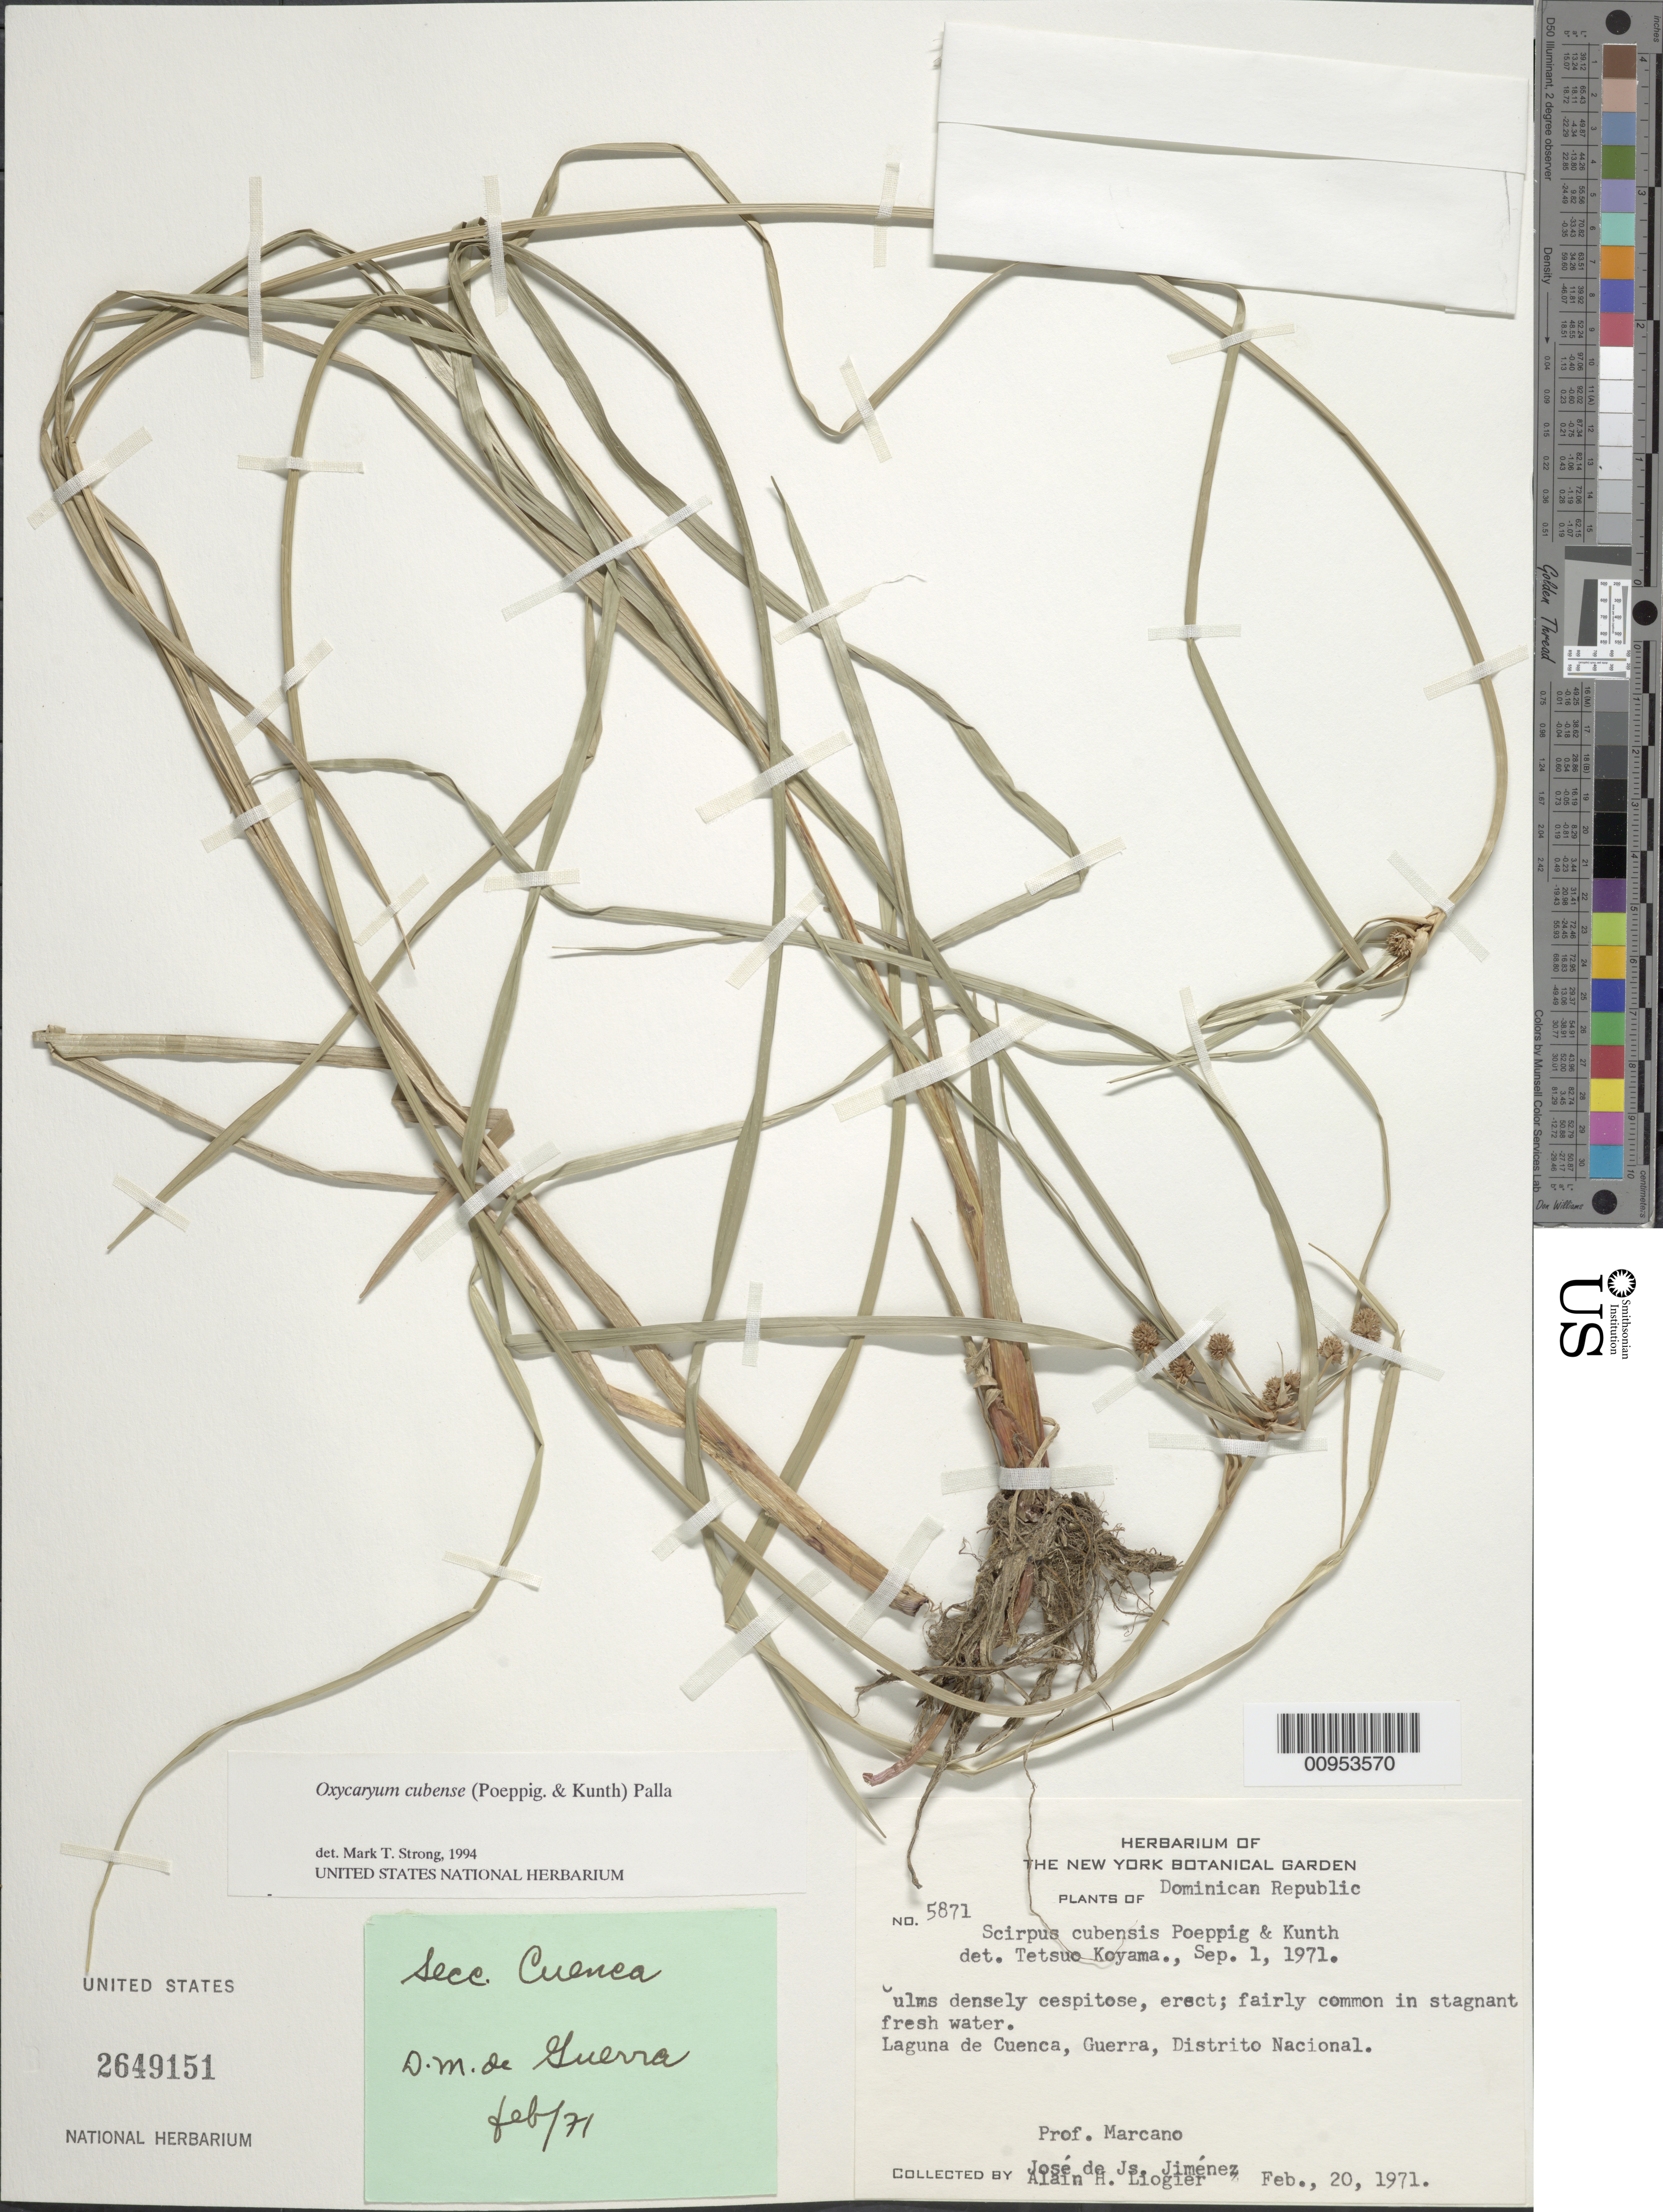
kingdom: Plantae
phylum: Tracheophyta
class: Liliopsida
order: Poales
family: Cyperaceae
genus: Cyperus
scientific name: Cyperus blepharoleptos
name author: Steud.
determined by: Strong, M. T., (US), Smithsonian Institution - National Museum of Natural History (UNITED STATES)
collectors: J. J. Jiménez, P. Marcano & A. H. Liogier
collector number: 5871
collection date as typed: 20 Feb 1971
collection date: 1971-02-20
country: Dominican Republic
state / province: Distrito Nacional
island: Hispaniola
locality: Laguna de Cuenca, Guerra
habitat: In stagnant fresh water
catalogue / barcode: US 2649151